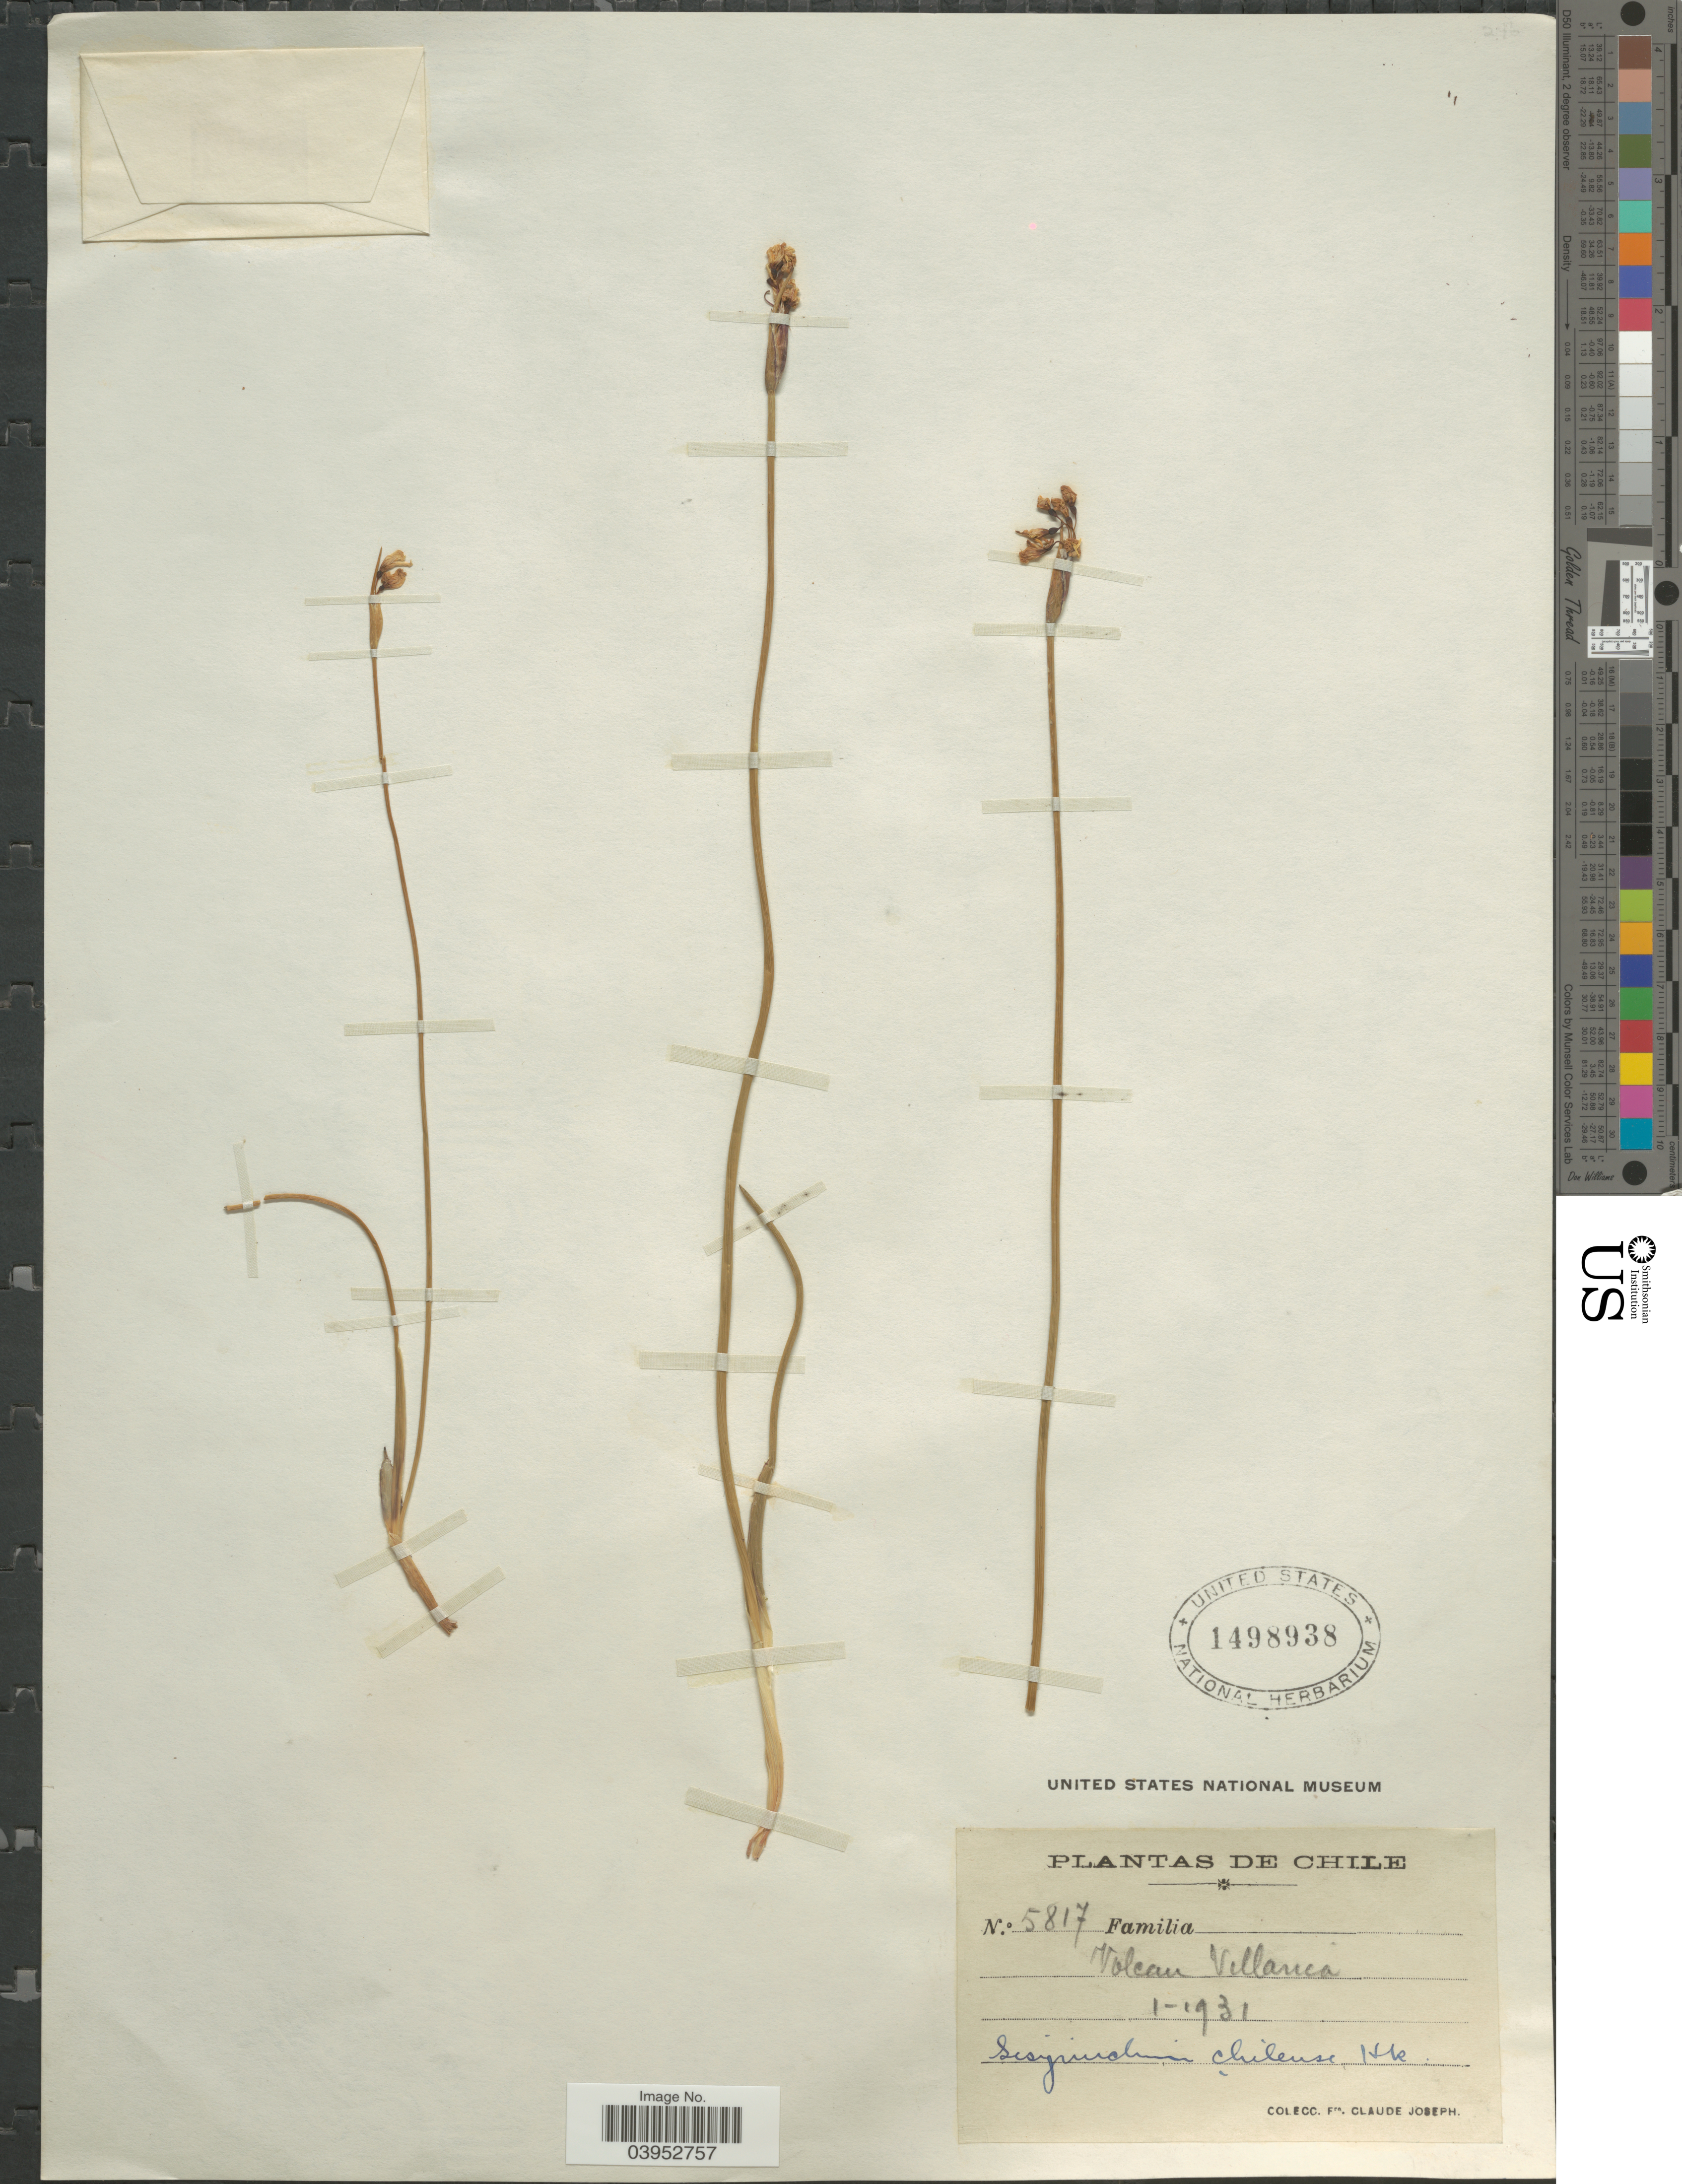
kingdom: Plantae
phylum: Tracheophyta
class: Liliopsida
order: Asparagales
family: Iridaceae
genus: Sisyrinchium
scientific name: Sisyrinchium sp.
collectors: Bro. Claude-Joseph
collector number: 5817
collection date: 1931-01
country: Chile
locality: Volcan Villanca.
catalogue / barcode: US 1498938